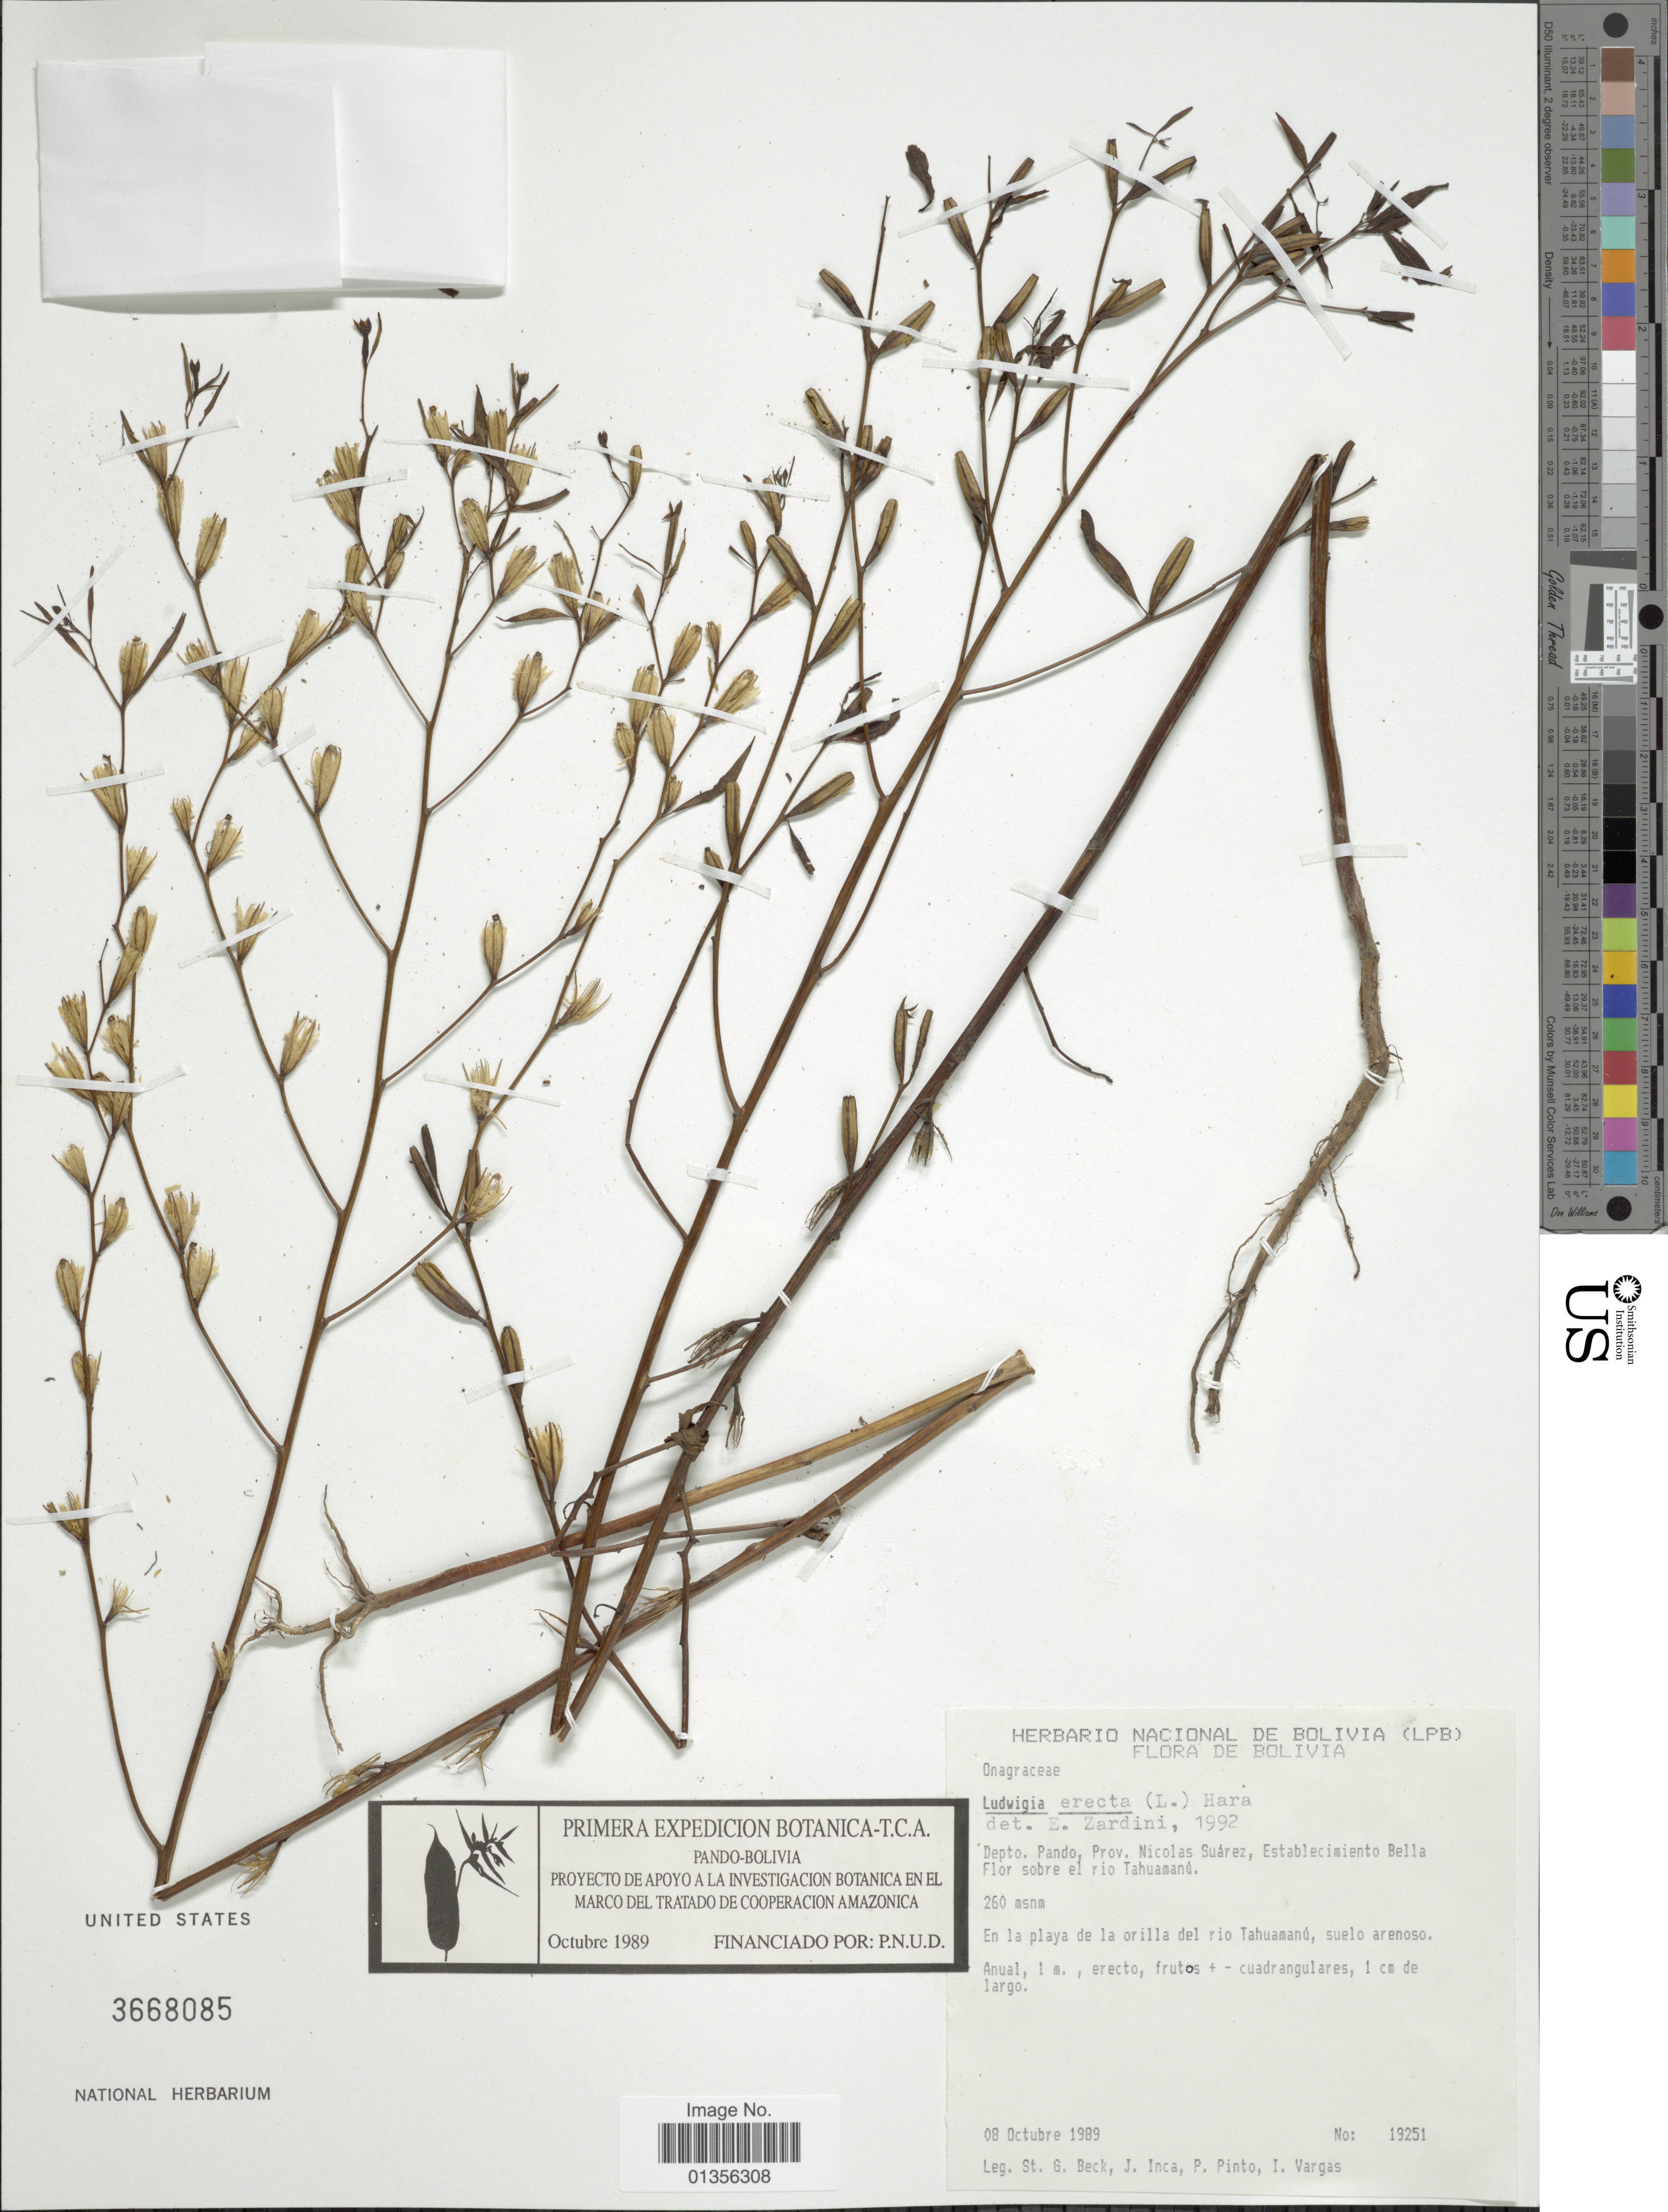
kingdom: Plantae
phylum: Tracheophyta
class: Magnoliopsida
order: Myrtales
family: Onagraceae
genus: Ludwigia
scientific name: Ludwigia erecta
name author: (L.) H. Hara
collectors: S. G. Beck, J. Inca, P. Pinto & I. Vargas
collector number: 19251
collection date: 1989-10-08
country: Bolivia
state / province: Pando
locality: Prov. Nicolas Suárez, Establecimiento Bella Flor sobre el rio Tahuamanó.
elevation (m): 260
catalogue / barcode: US 3668085